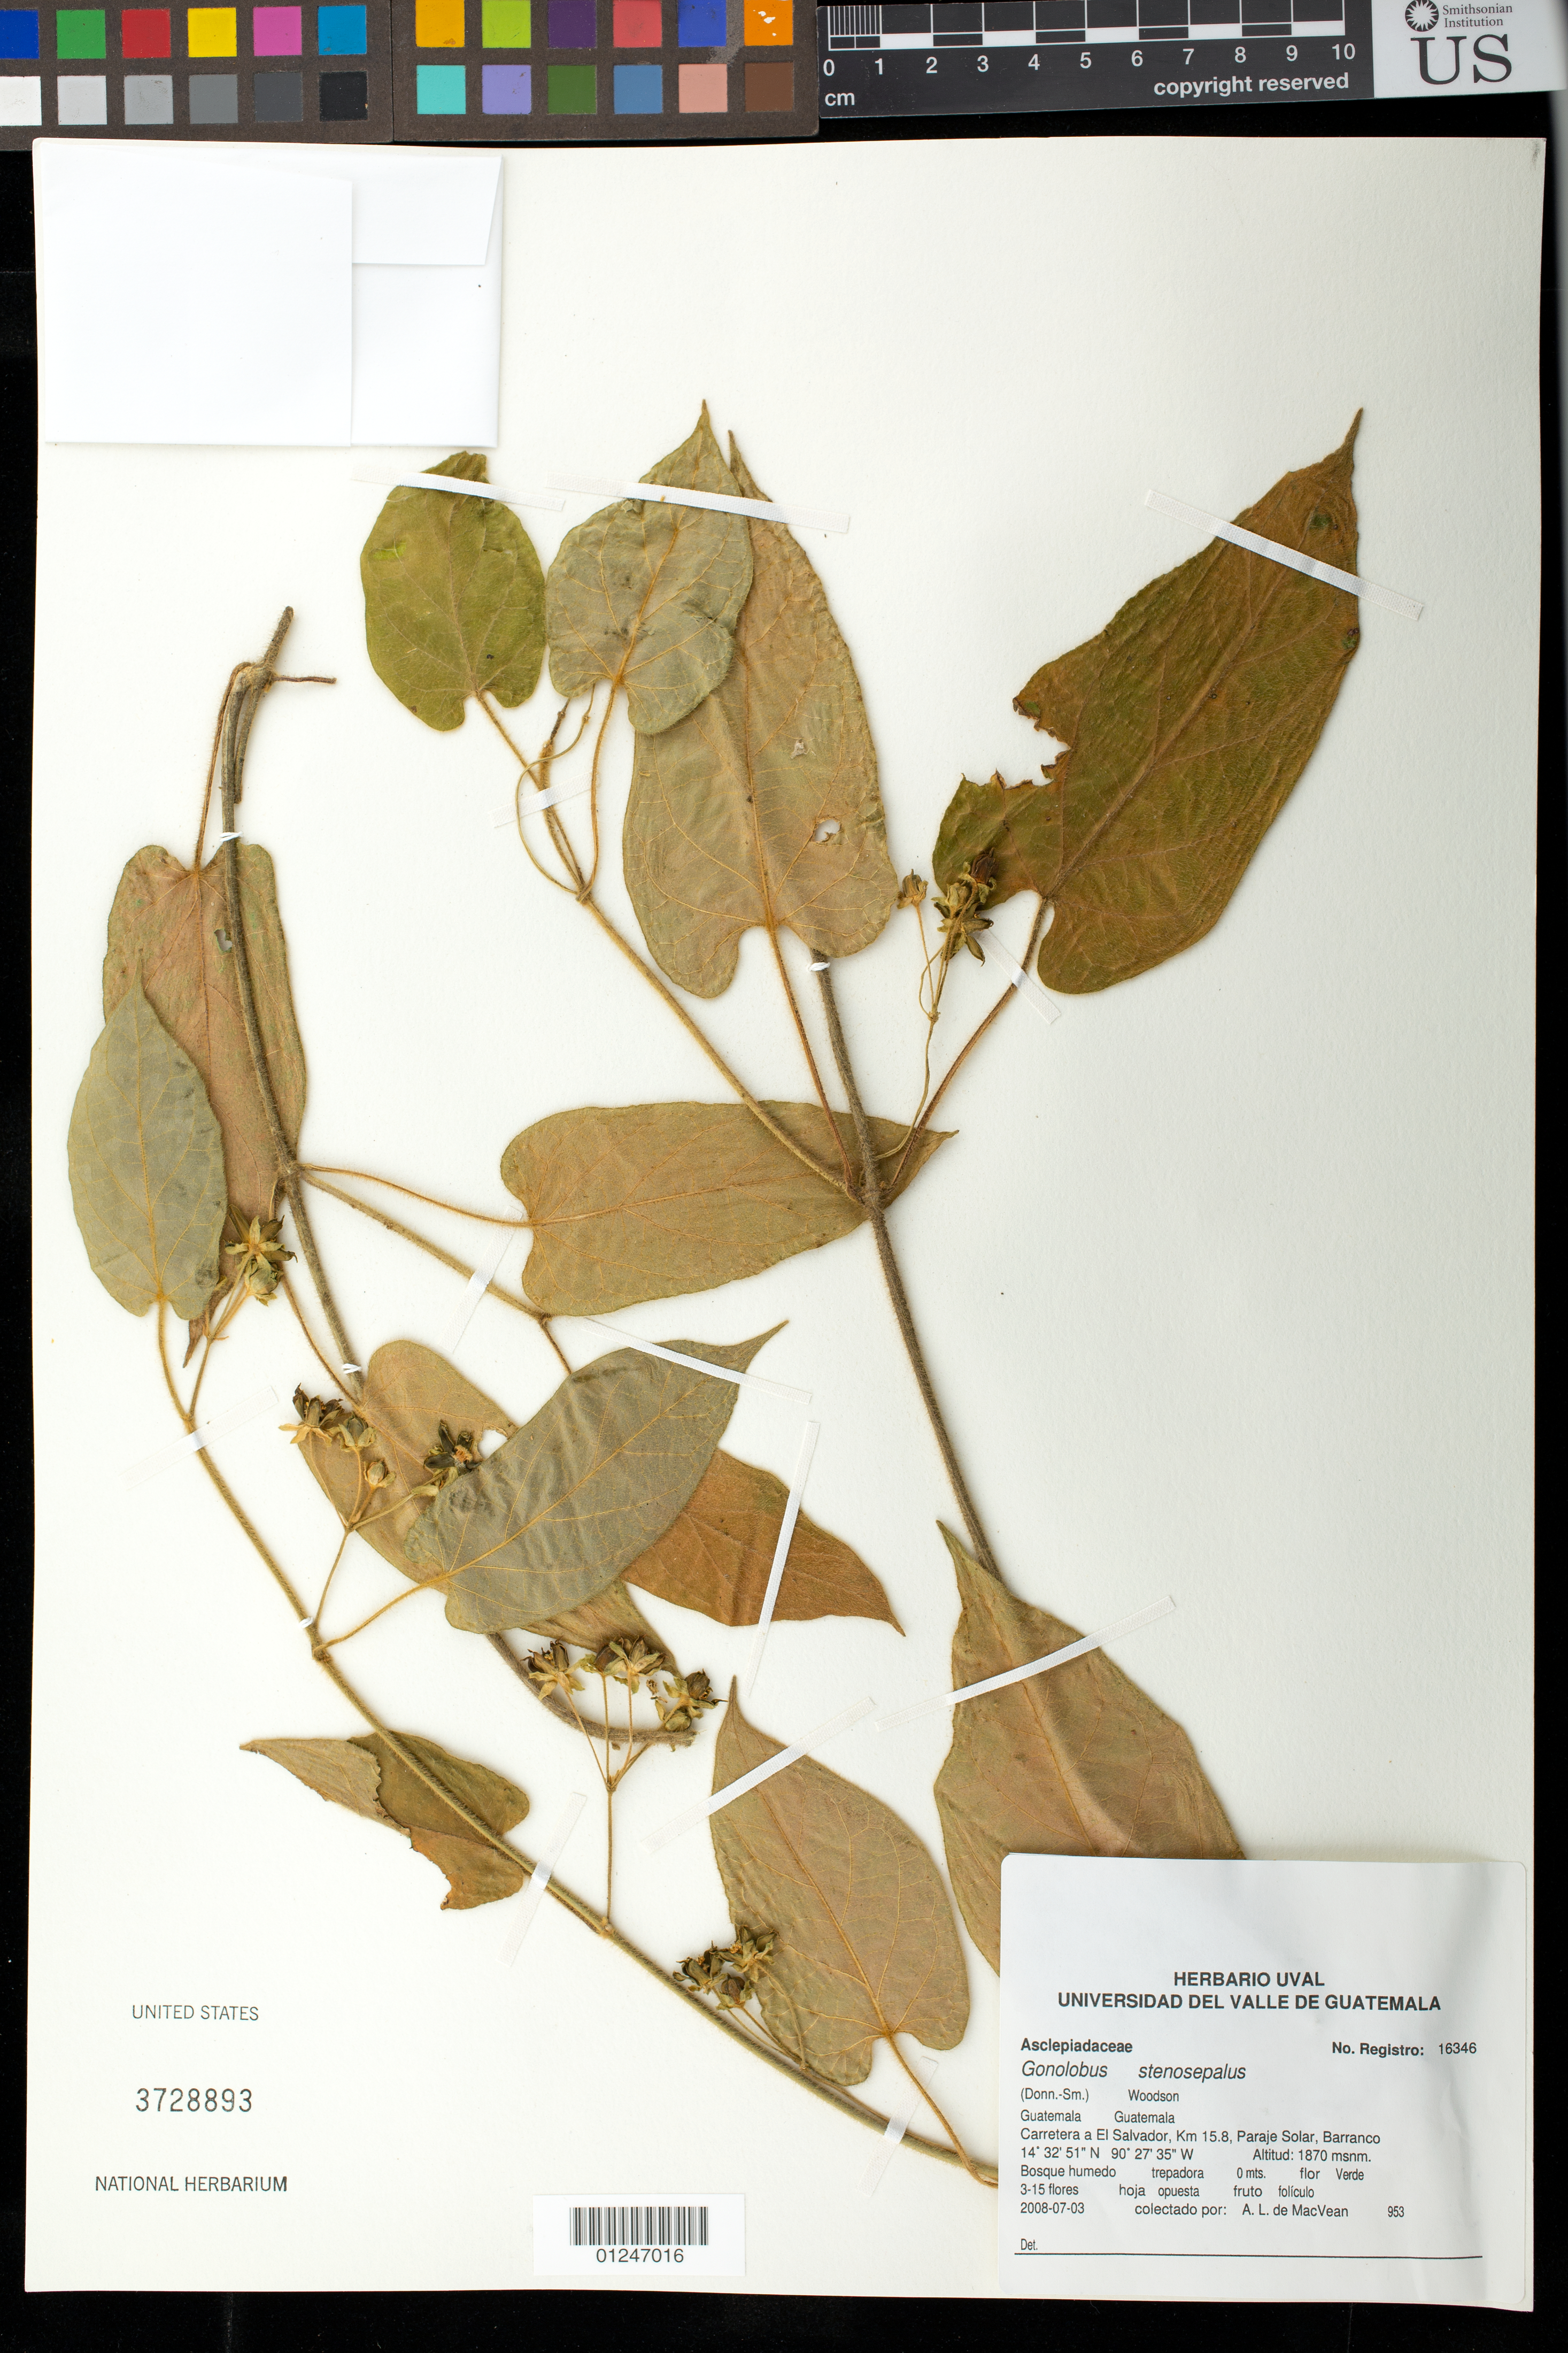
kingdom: Plantae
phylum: Tracheophyta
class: Magnoliopsida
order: Gentianales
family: Apocynaceae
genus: Gonolobus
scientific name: Gonolobus stenosepalus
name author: (Donn. Sm.) Woodson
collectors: A. MacVean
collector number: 953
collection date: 2008-07-03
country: Guatemala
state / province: Guatemala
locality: Carretera a El Salvador. 15.8 km, Paraje Solar, Barranco.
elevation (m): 1870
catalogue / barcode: US 3728893